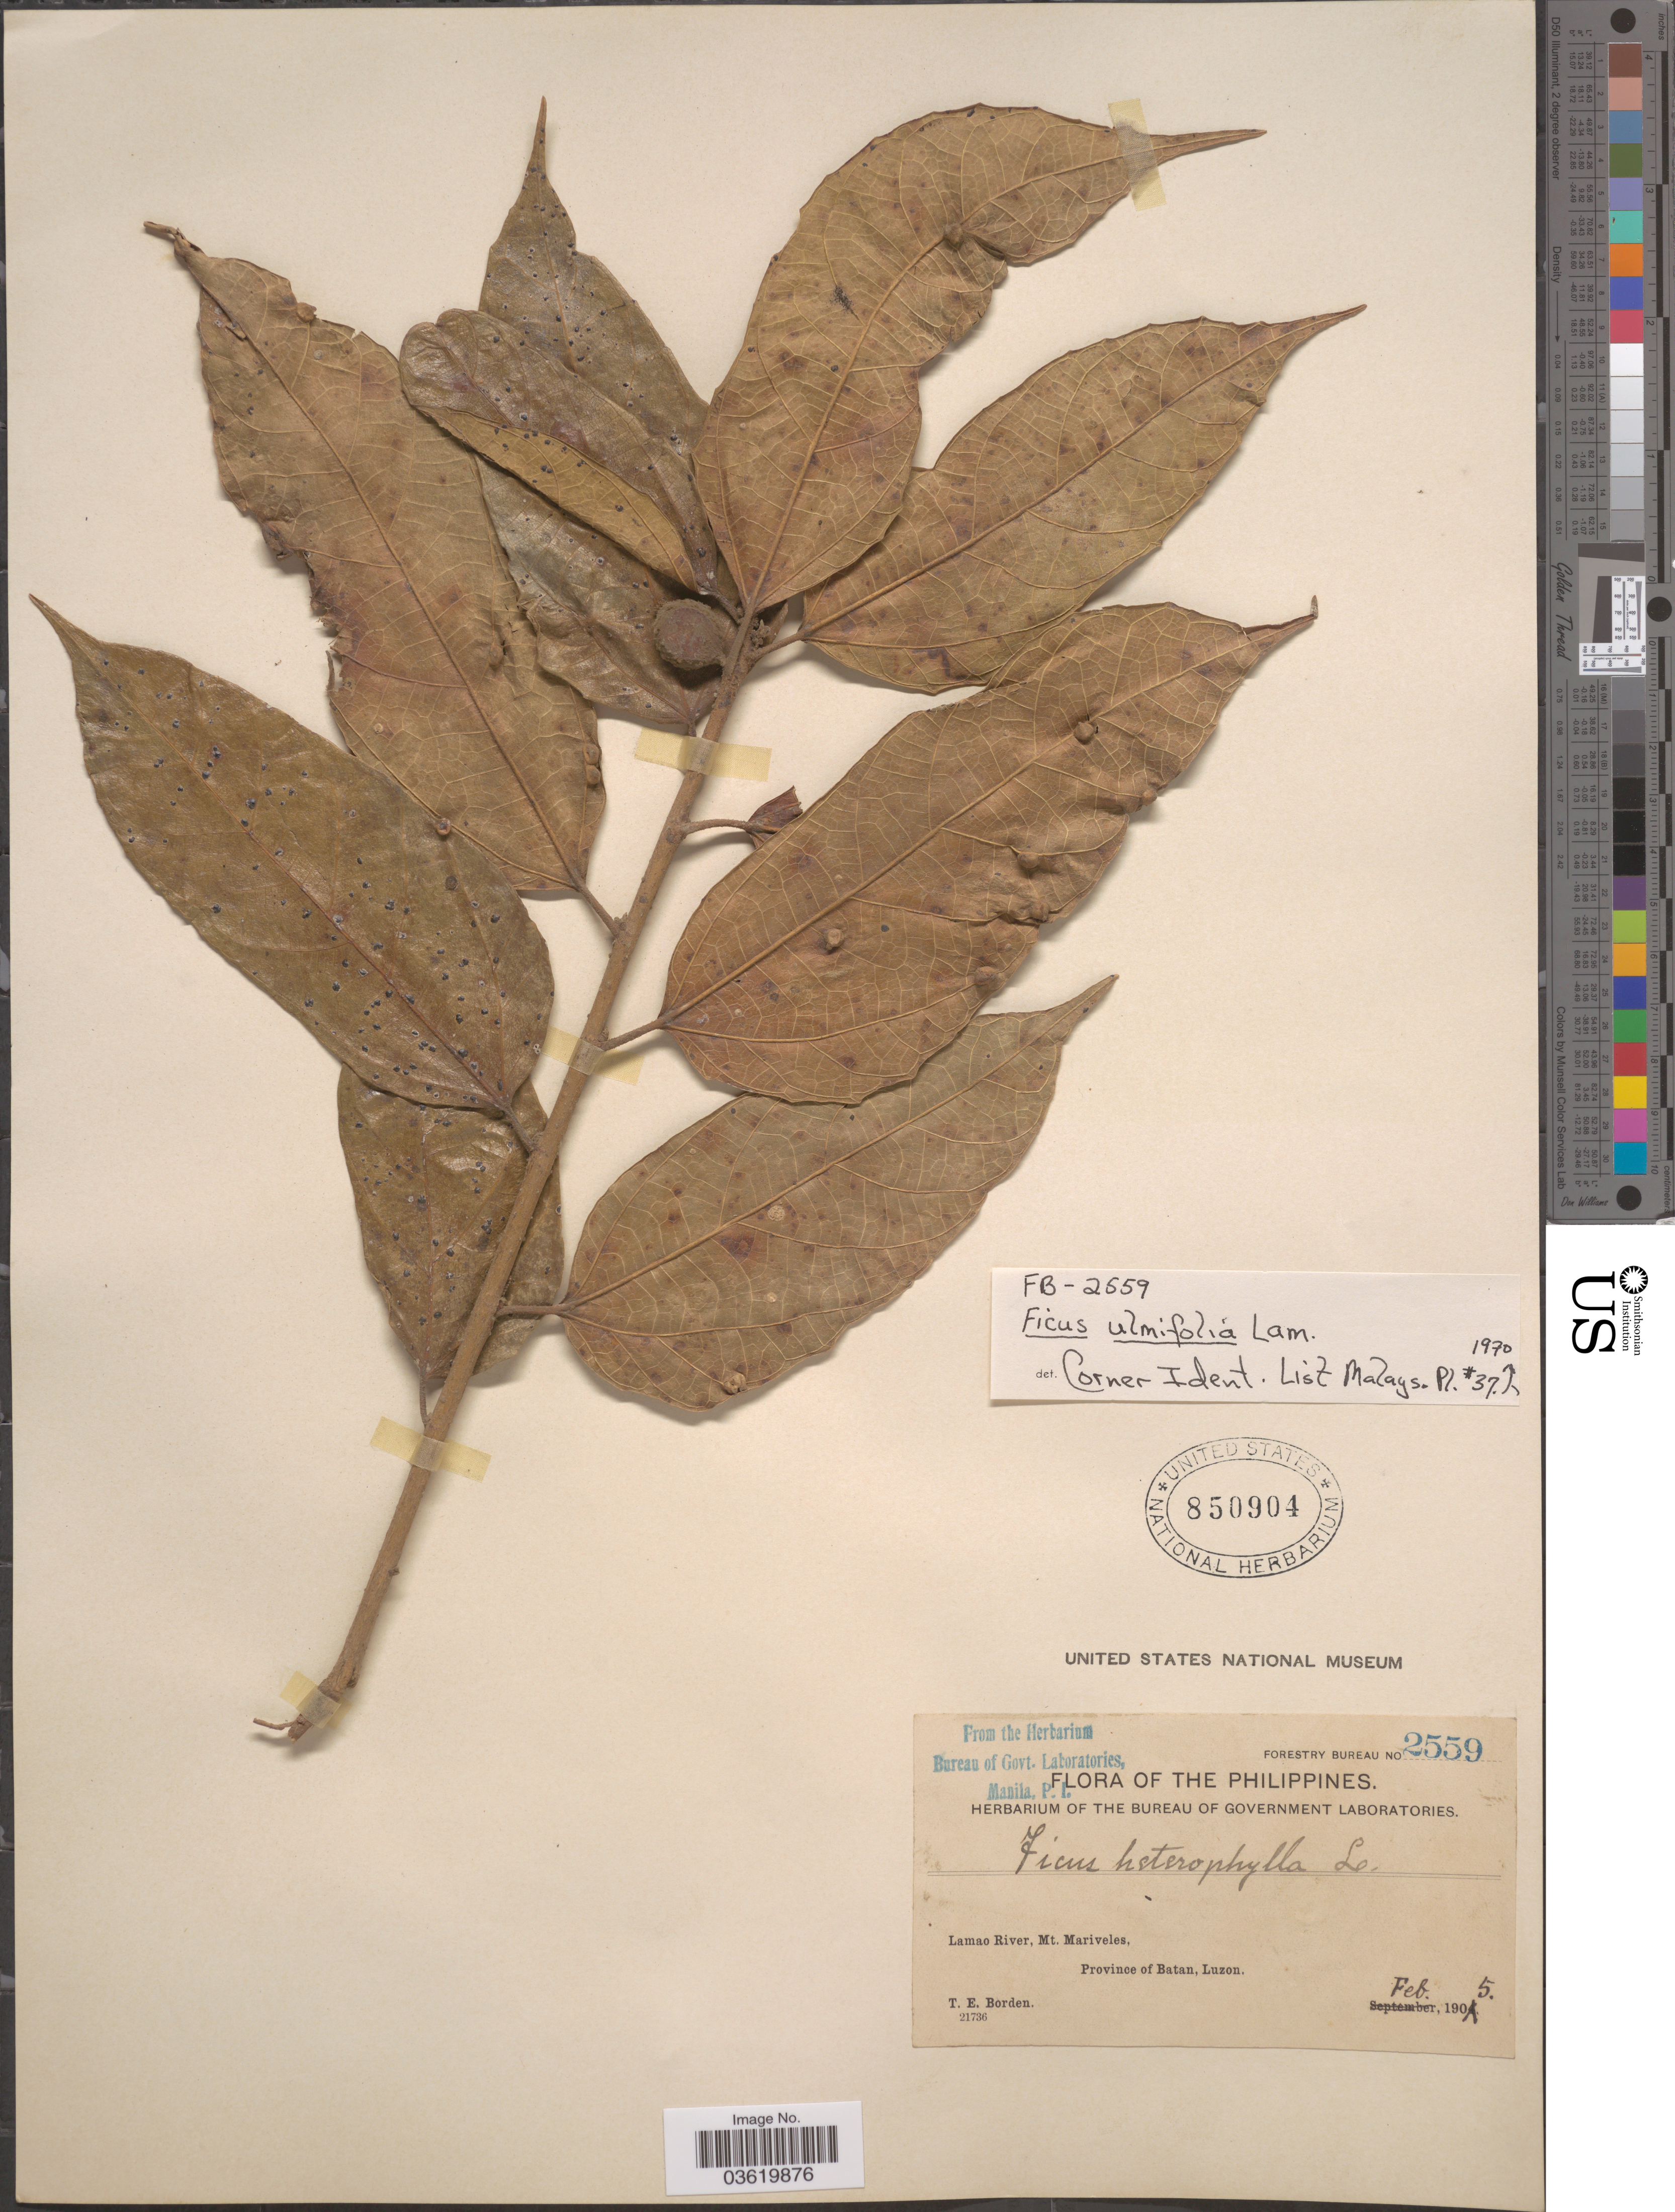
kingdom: Plantae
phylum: Tracheophyta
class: Magnoliopsida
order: Rosales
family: Moraceae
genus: Ficus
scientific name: Ficus ulmifolia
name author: Lam.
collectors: T. E. Borden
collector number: Forestry Bureau 2559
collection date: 1905-02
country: Philippines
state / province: Cagayan Valley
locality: Lamao River, Mt. Mariveles, Province of Batan, Luzon.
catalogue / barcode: US 850904